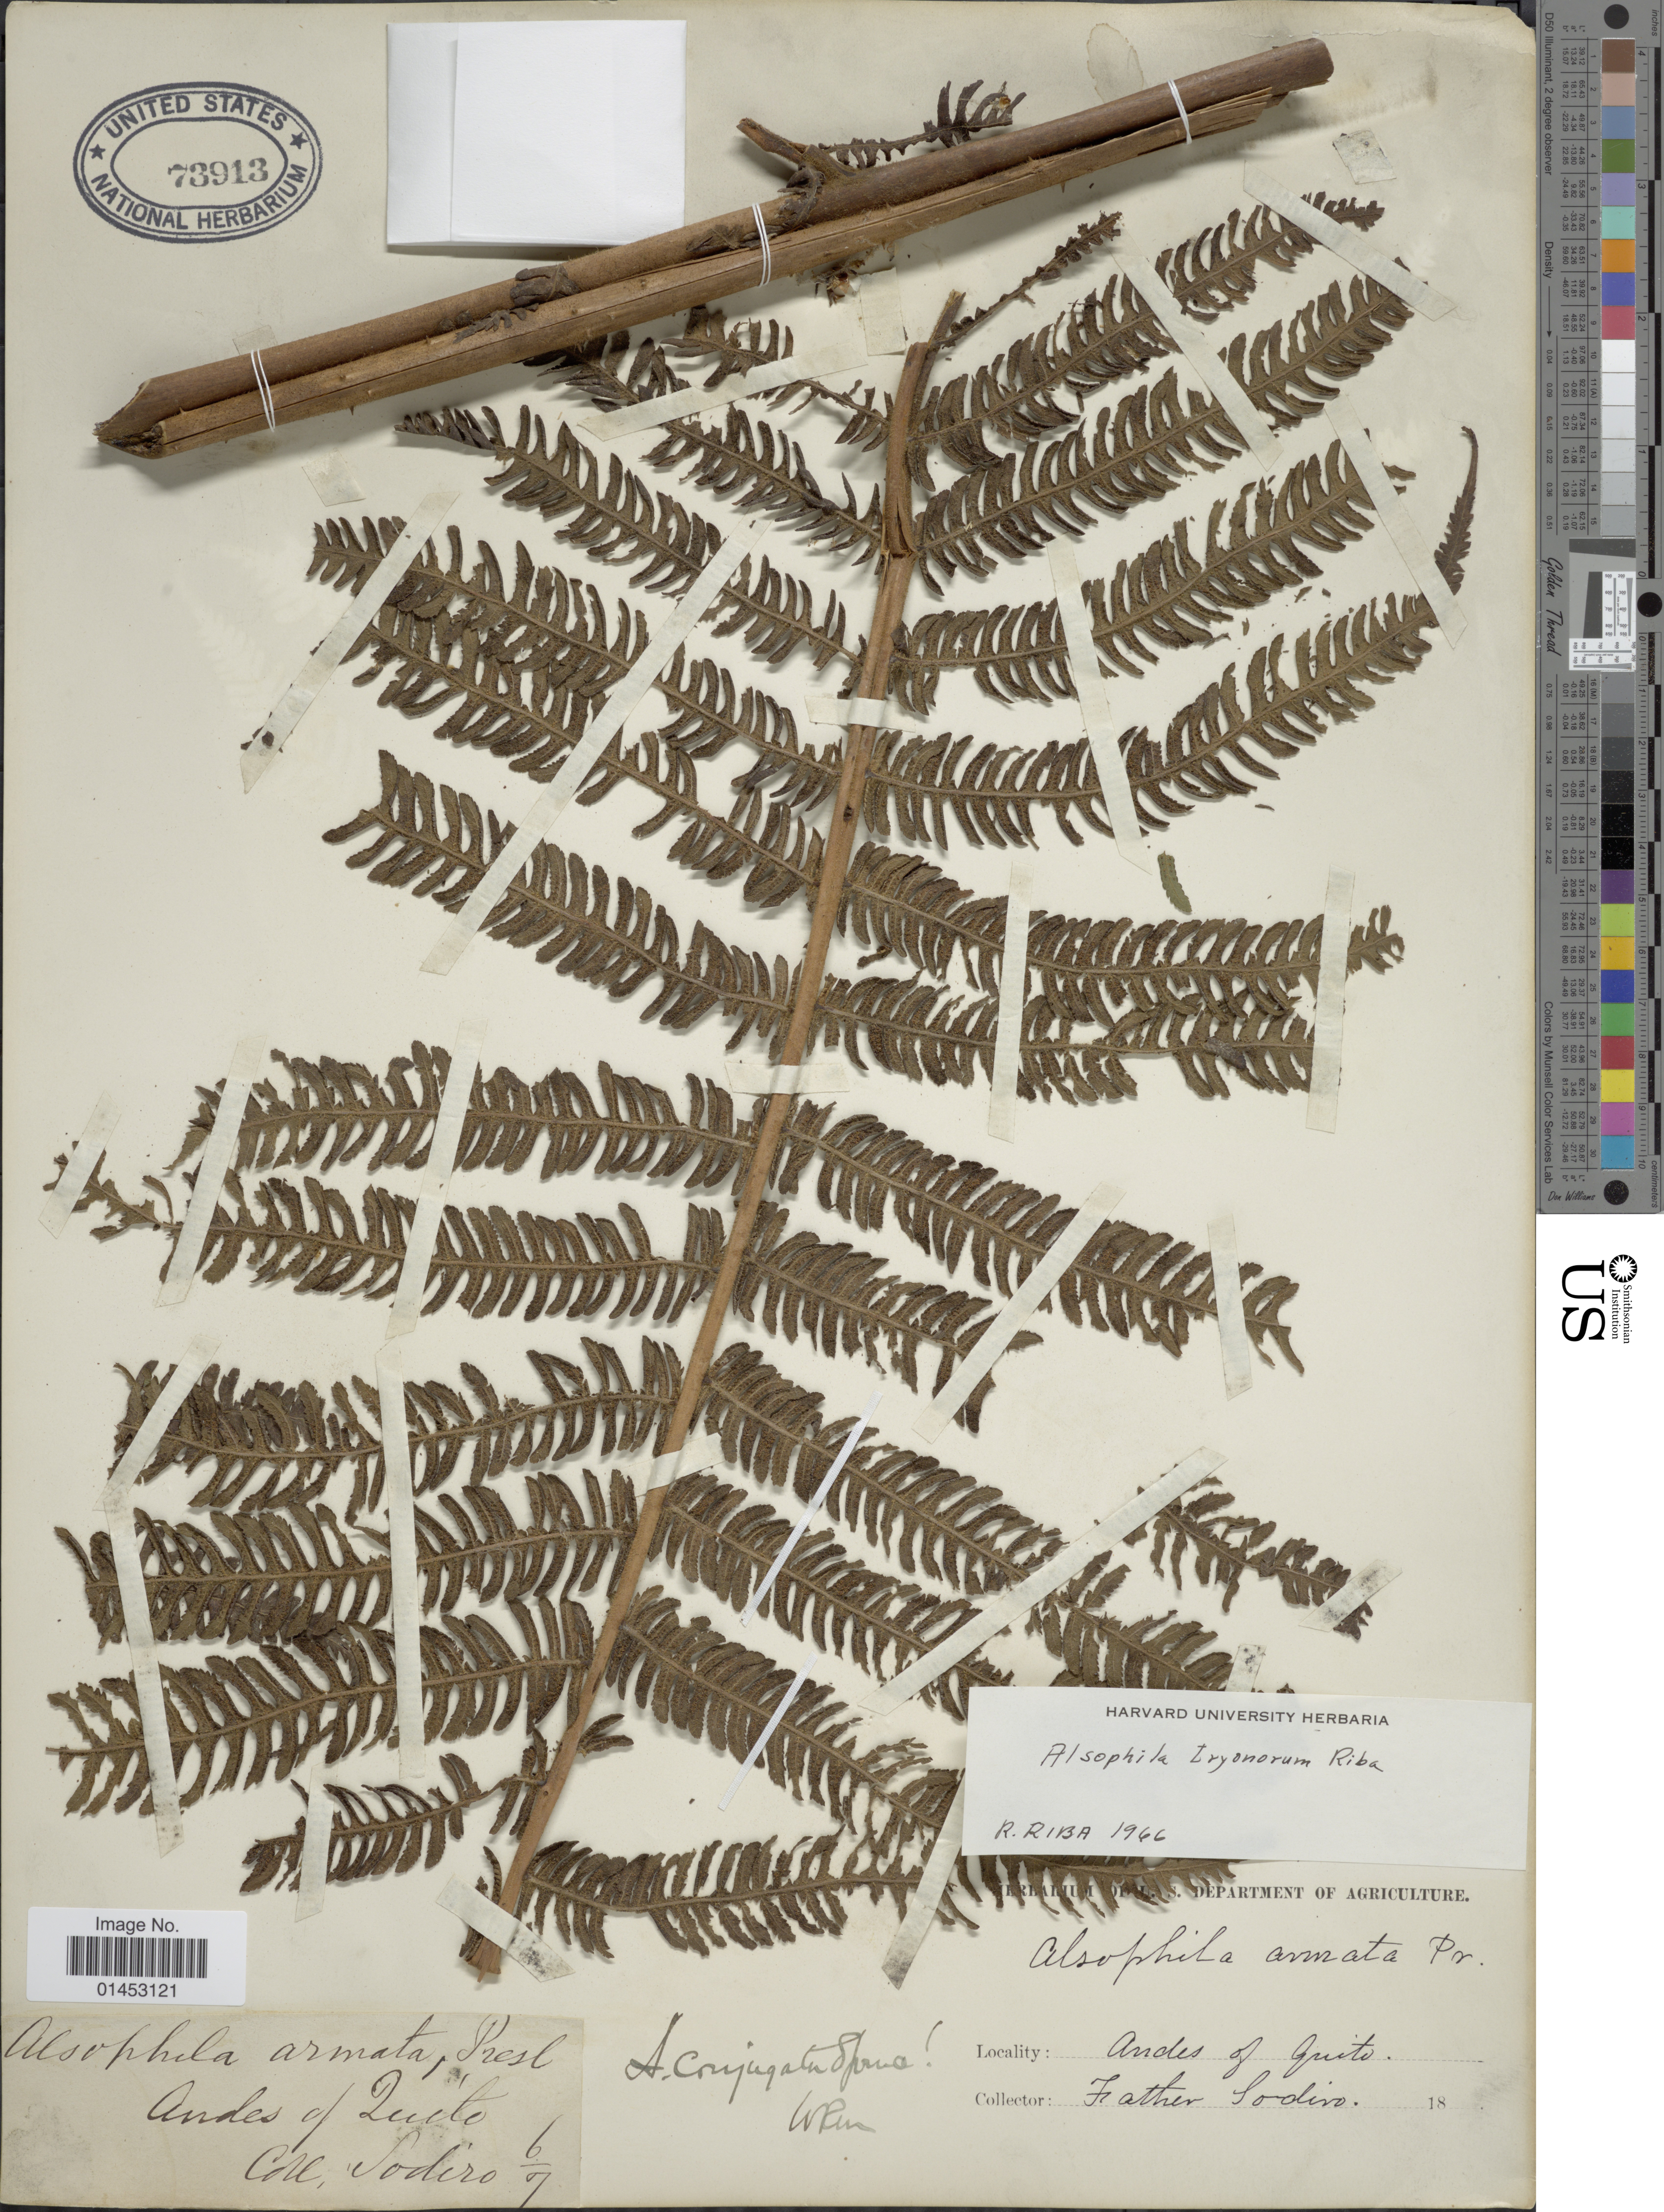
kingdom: Plantae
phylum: Tracheophyta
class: Polypodiopsida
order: Cyatheales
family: Cyatheaceae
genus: Cyathea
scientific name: Cyathea tryonorum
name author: (Riba) Lellinger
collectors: Sodiro, --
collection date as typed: Transcribed d/m/y: 6/7/18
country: Ecuador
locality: Andes of Quito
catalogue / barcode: US 73913